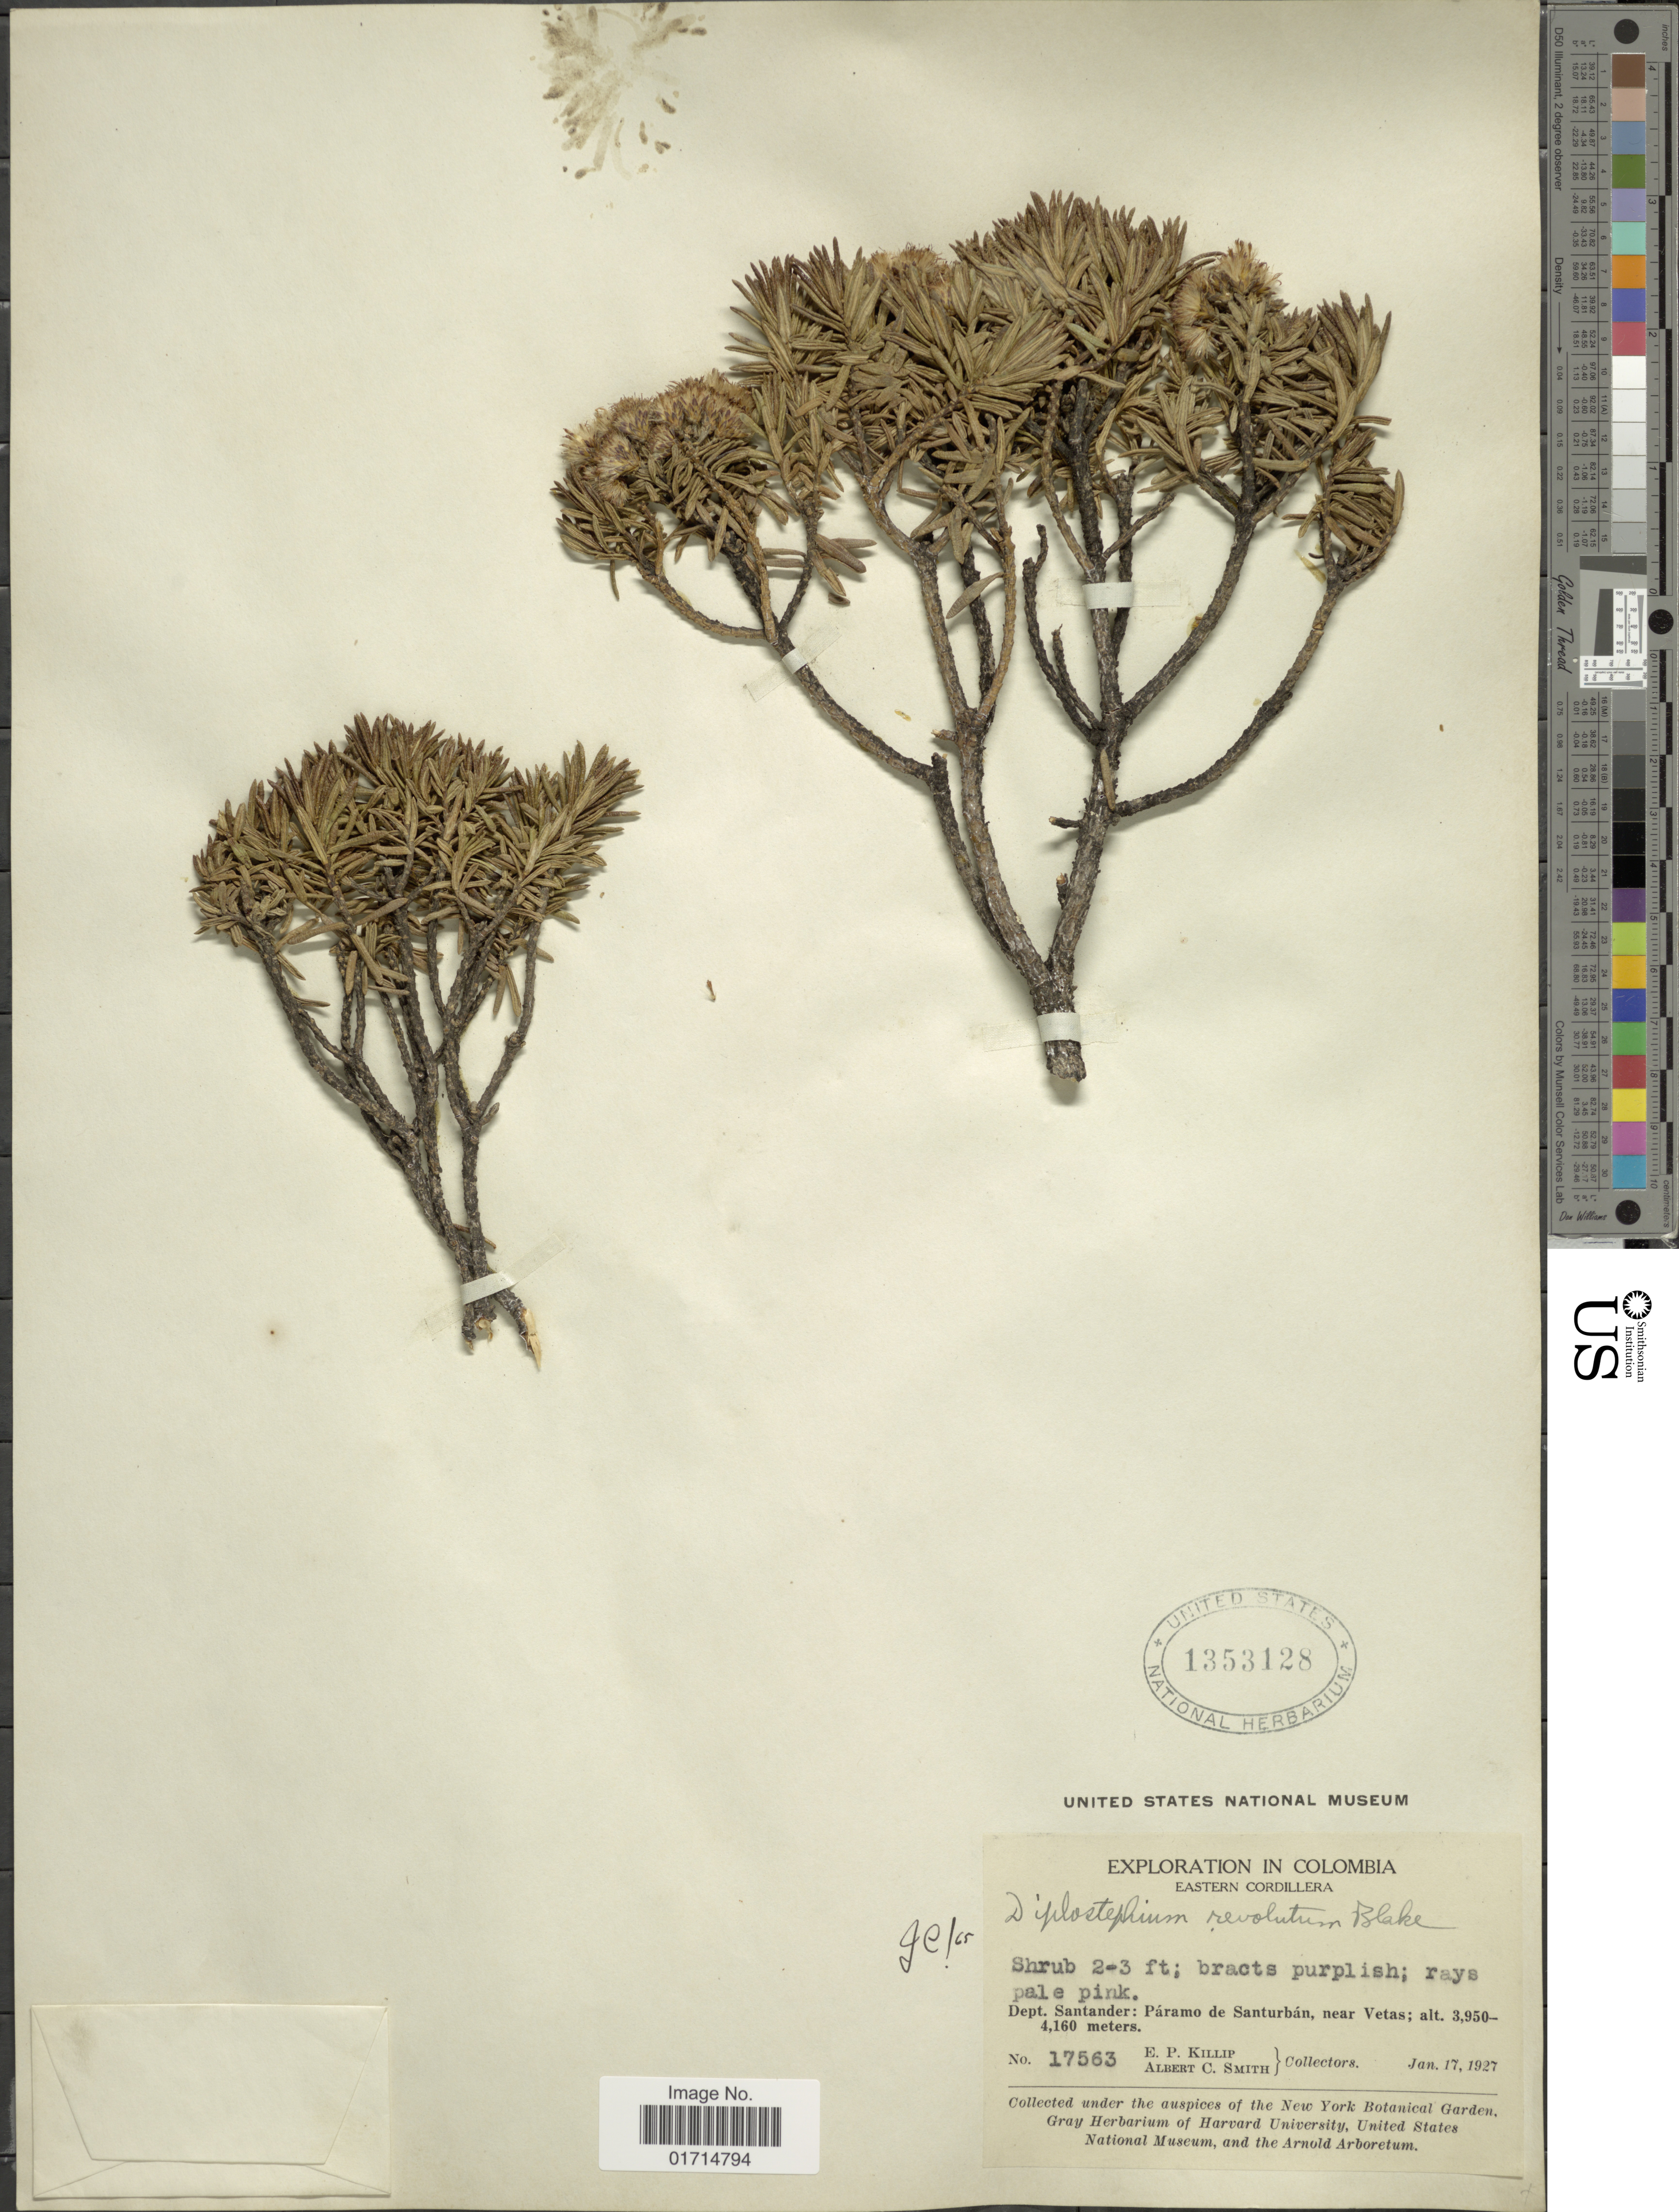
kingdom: Plantae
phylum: Tracheophyta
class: Magnoliopsida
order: Asterales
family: Asteraceae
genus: Diplostephium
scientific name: Diplostephium revolutum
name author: S.F. Blake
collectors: E. P. Killip & A. C. Smith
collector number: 17563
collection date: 1927-01-17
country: Colombia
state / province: Santander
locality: Colombia. Eastern Cordillera. Dept. Santander: Paramo de Santurban, near Vetas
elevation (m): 3950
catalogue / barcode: US 1353128